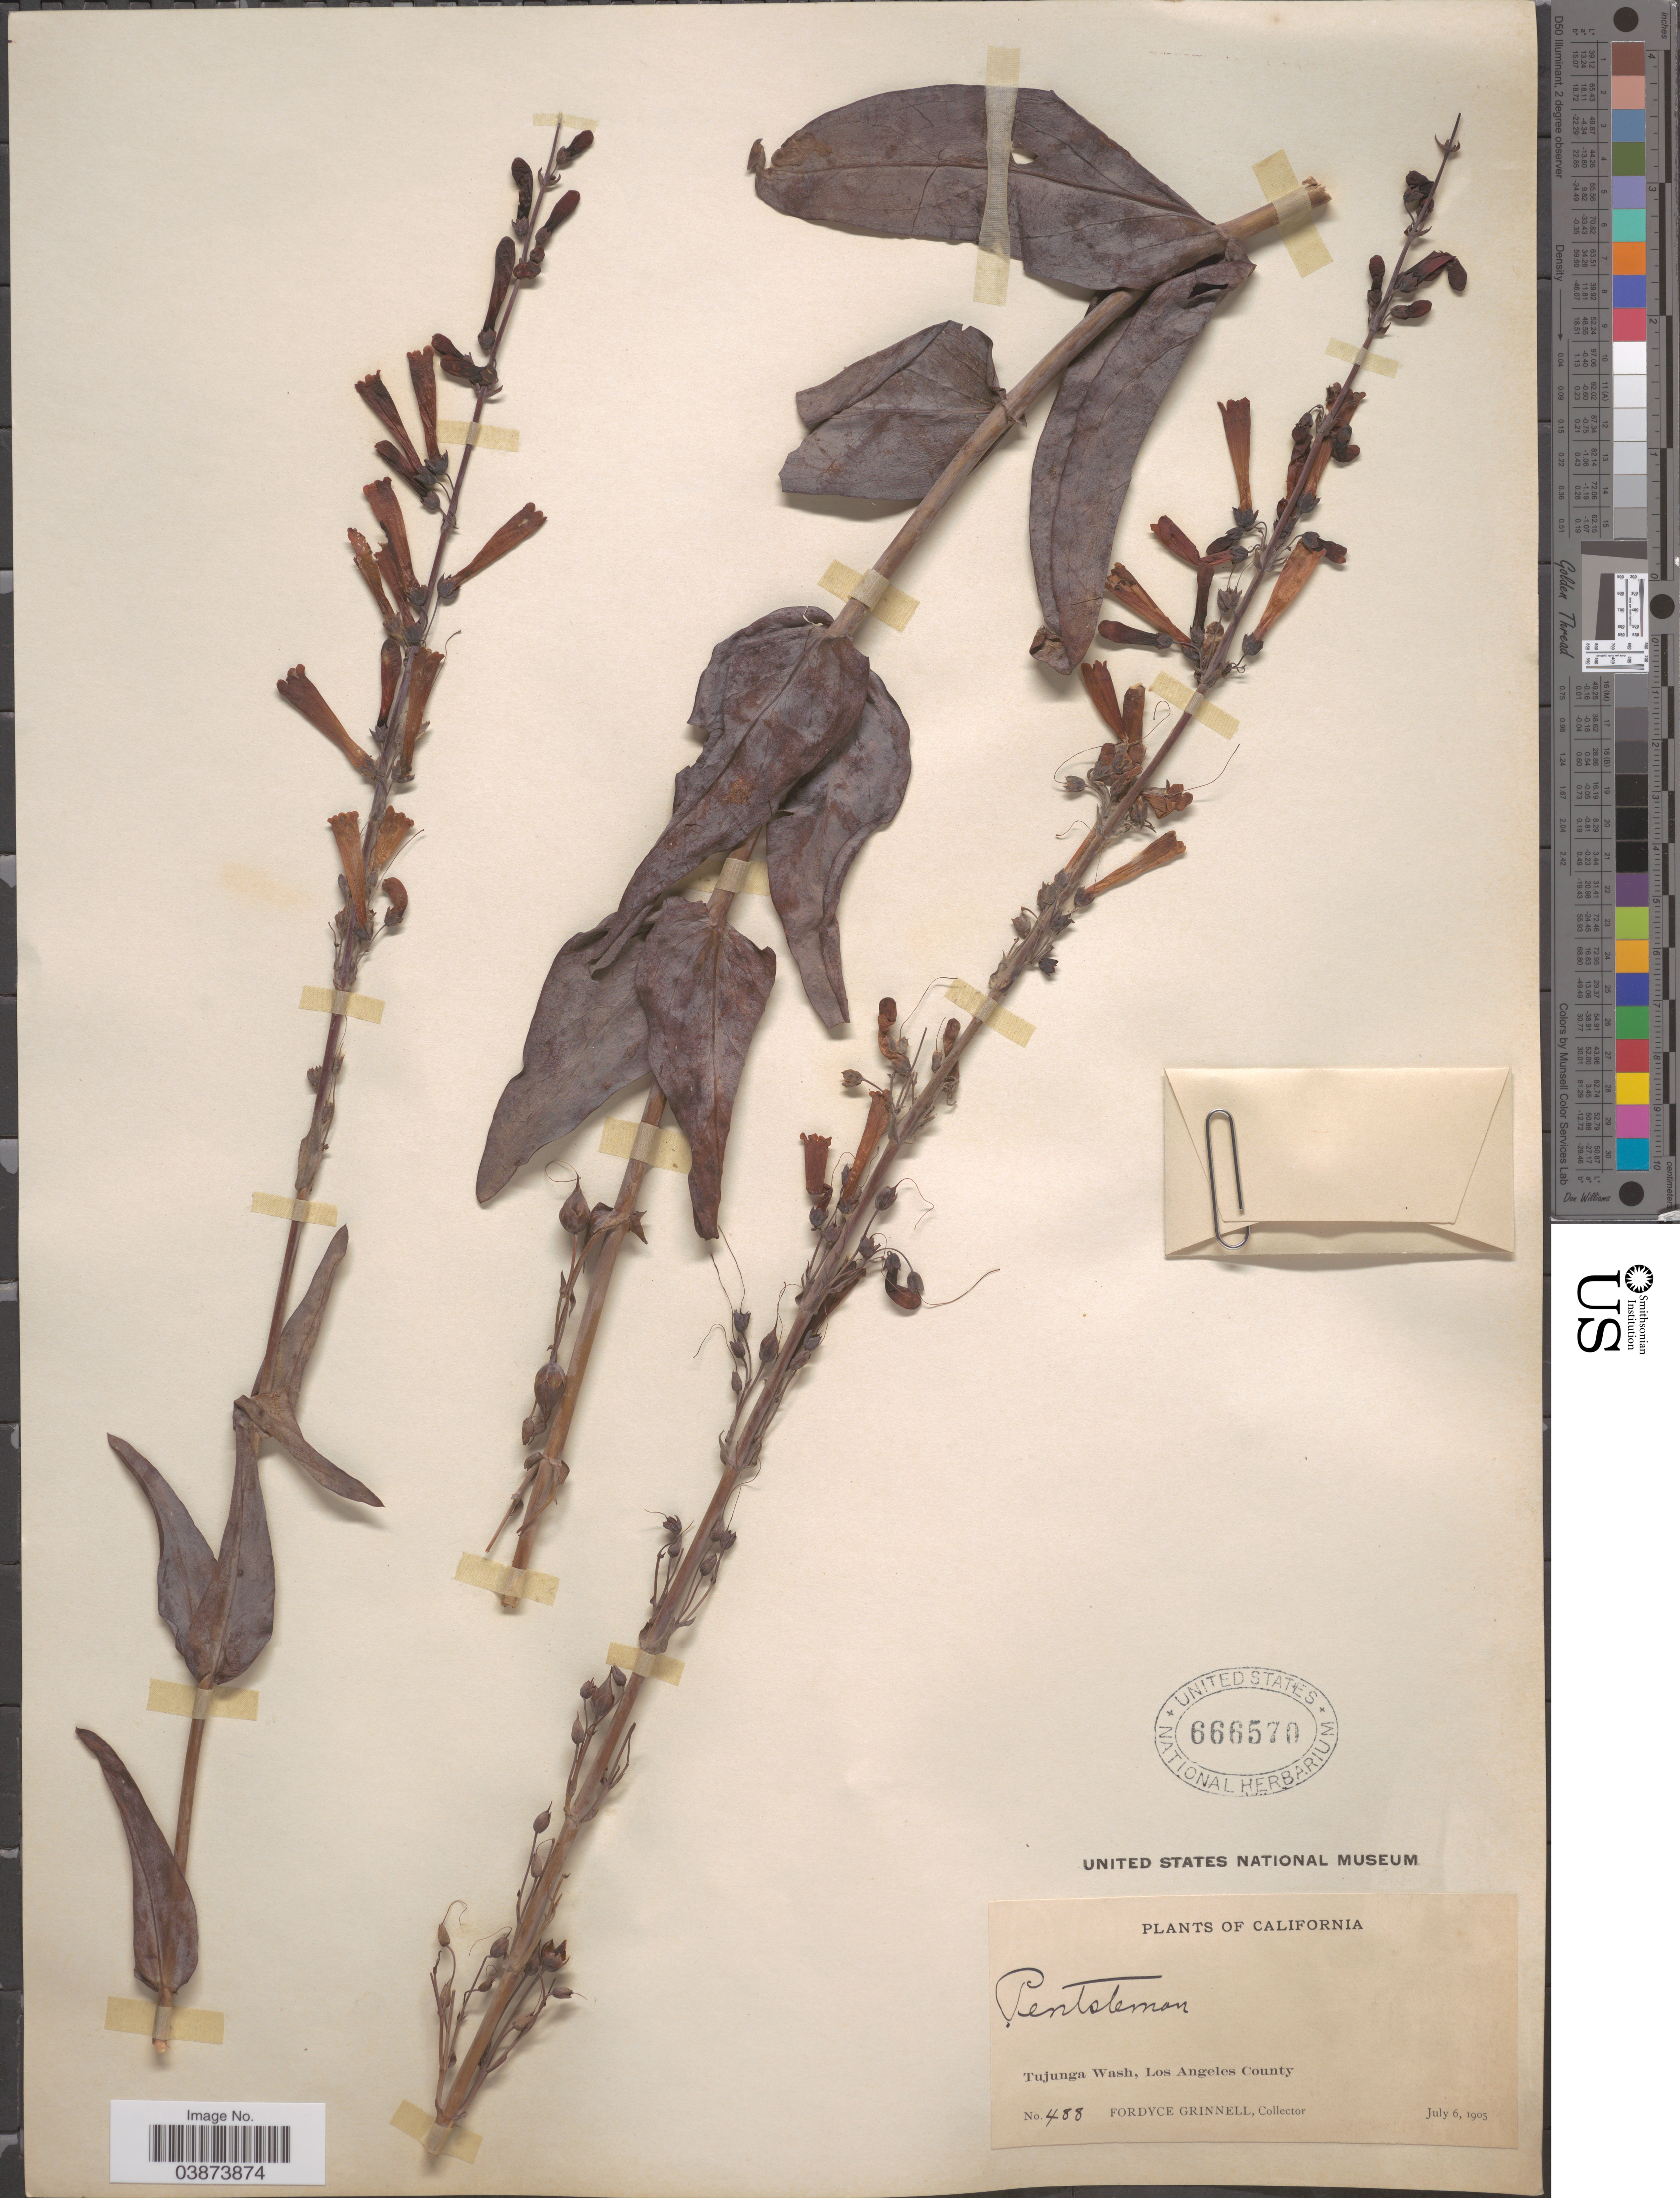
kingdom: Plantae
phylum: Tracheophyta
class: Magnoliopsida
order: Lamiales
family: Plantaginaceae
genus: Penstemon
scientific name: Penstemon centranthifolius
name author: Benth.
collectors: F. Grinnell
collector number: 488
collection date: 1905-07-06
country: United States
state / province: California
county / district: Los Angeles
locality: Tujunga Wash, Los Angeles County.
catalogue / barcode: US 666570